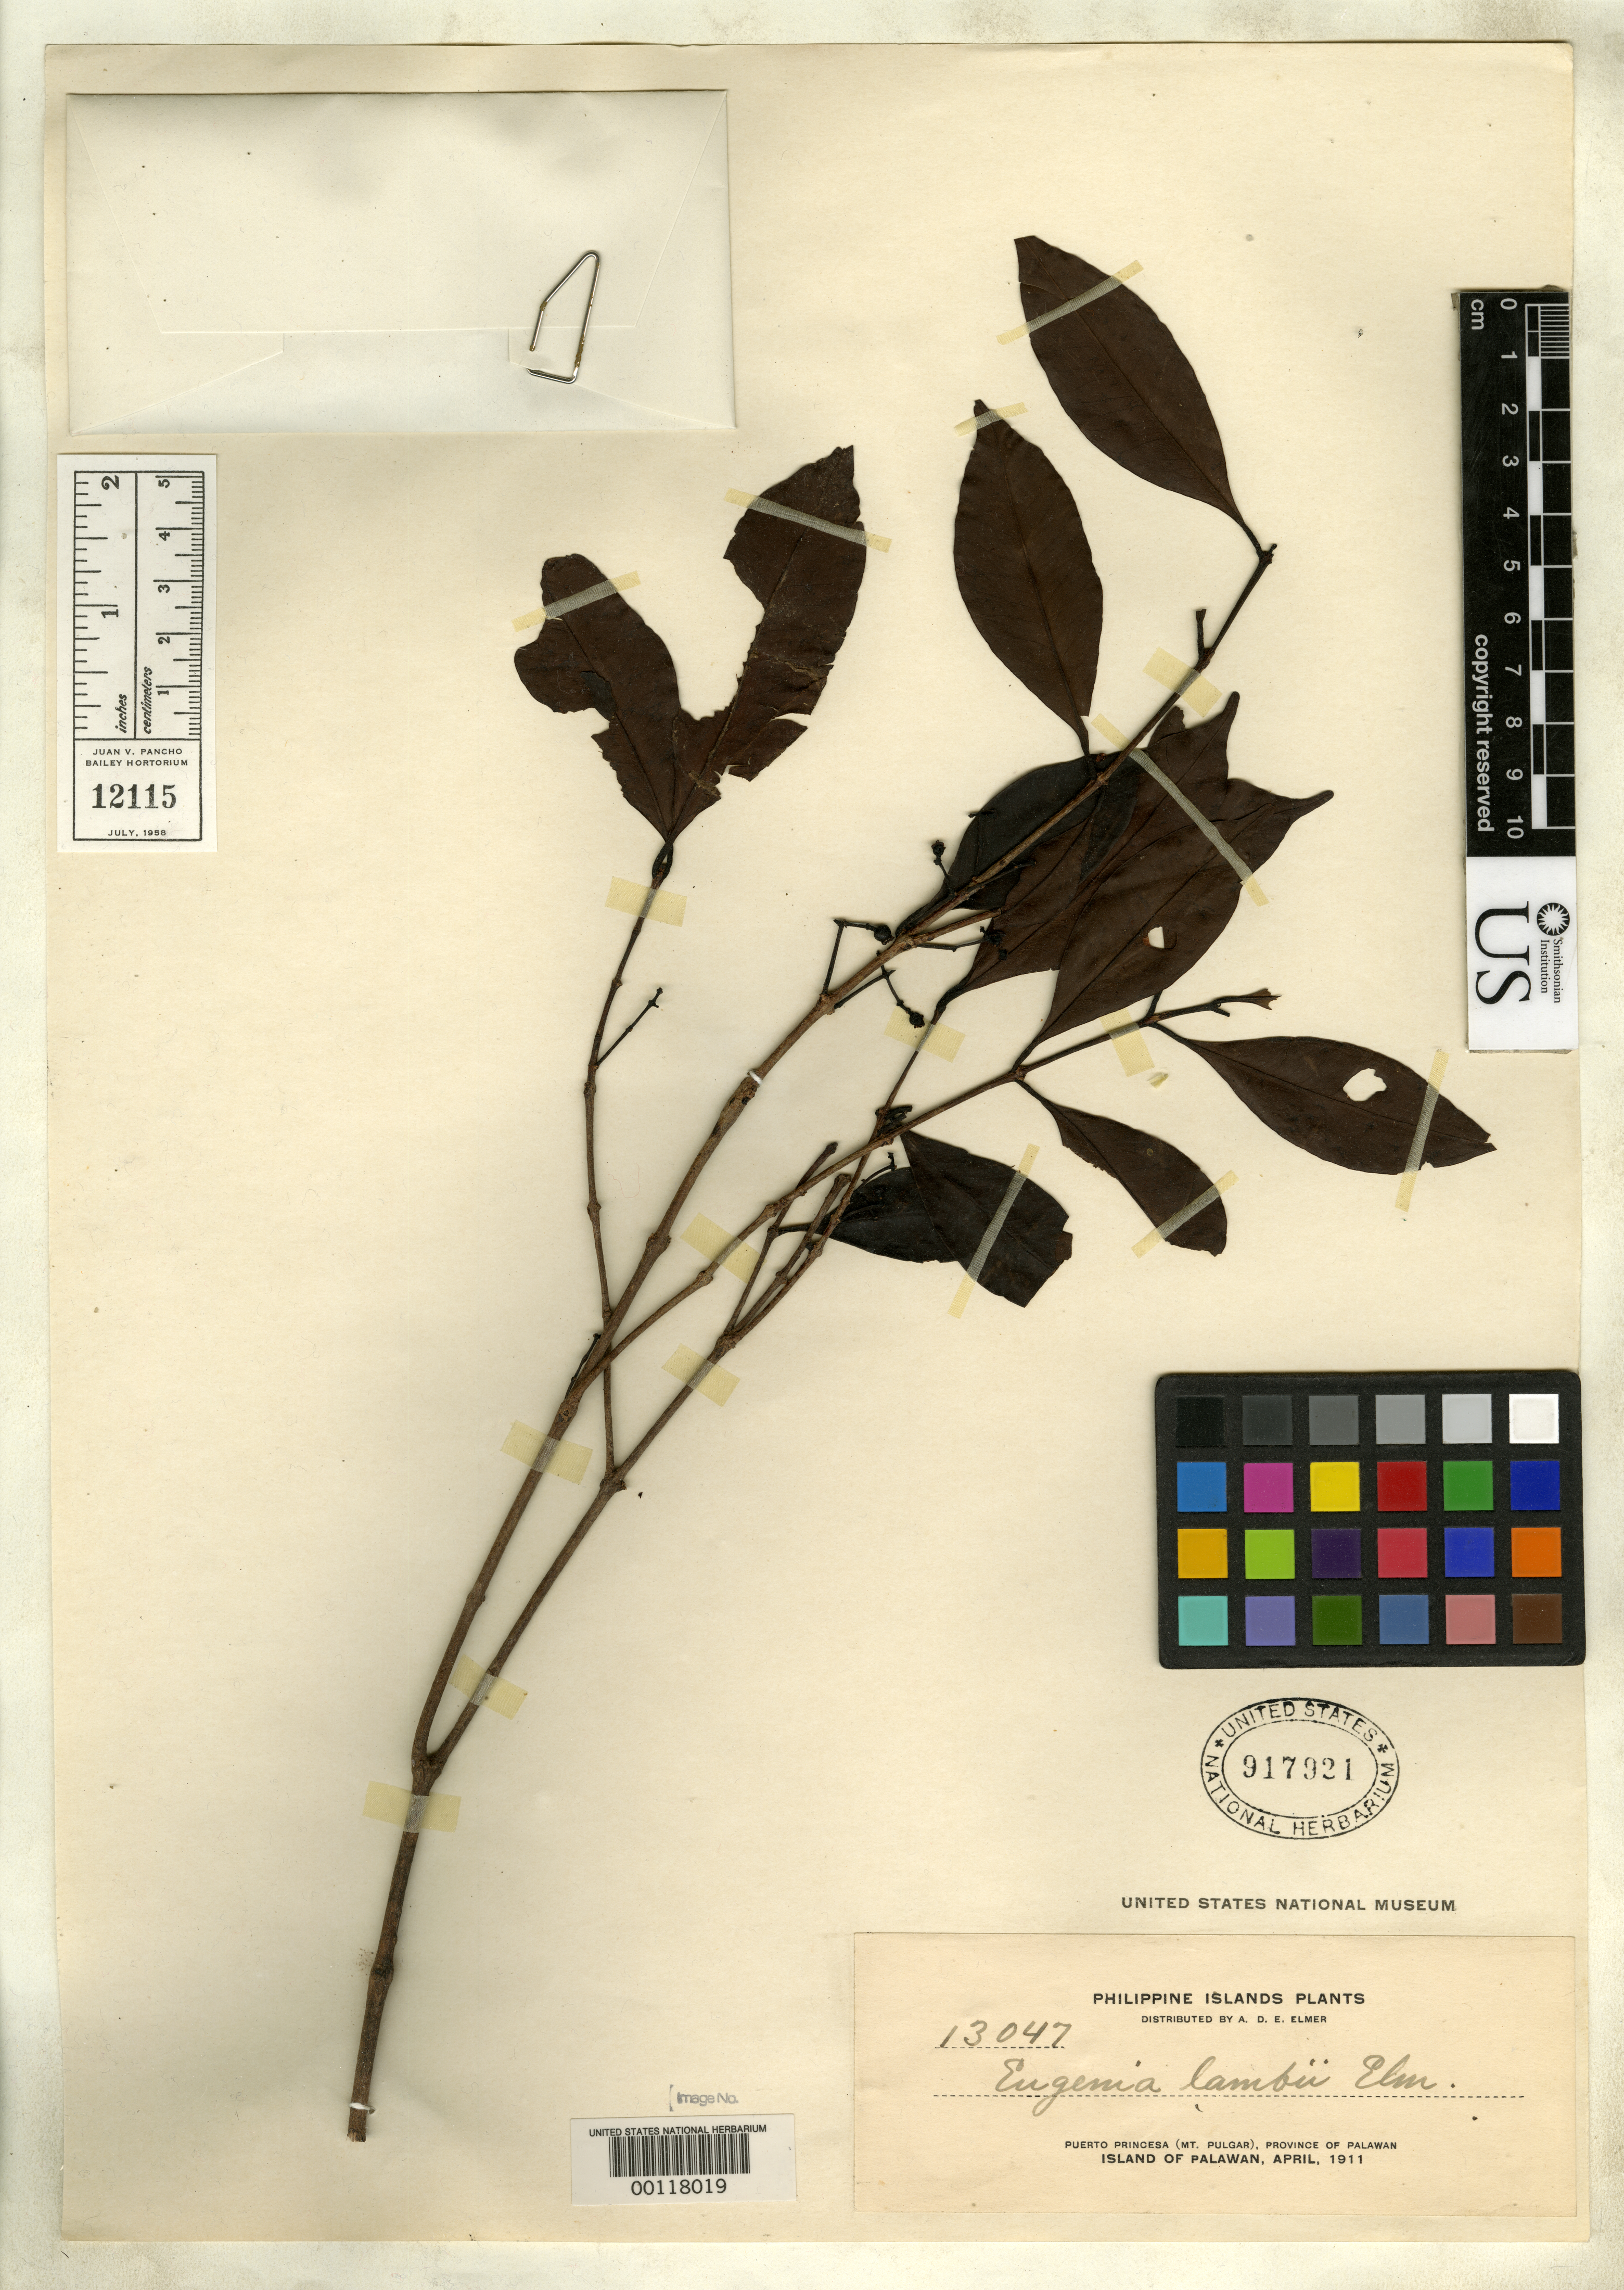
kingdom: Plantae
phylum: Tracheophyta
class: Magnoliopsida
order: Myrtales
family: Myrtaceae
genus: Eugenia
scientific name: Eugenia lambii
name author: Elmer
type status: Isotype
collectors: A. D. E. Elmer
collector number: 13047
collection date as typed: Apr 1911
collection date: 1911-04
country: Philippines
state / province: Mimaropa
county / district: Palawan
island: Palawan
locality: Puerto Princesa, Mt. Pulgar.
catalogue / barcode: US 917921